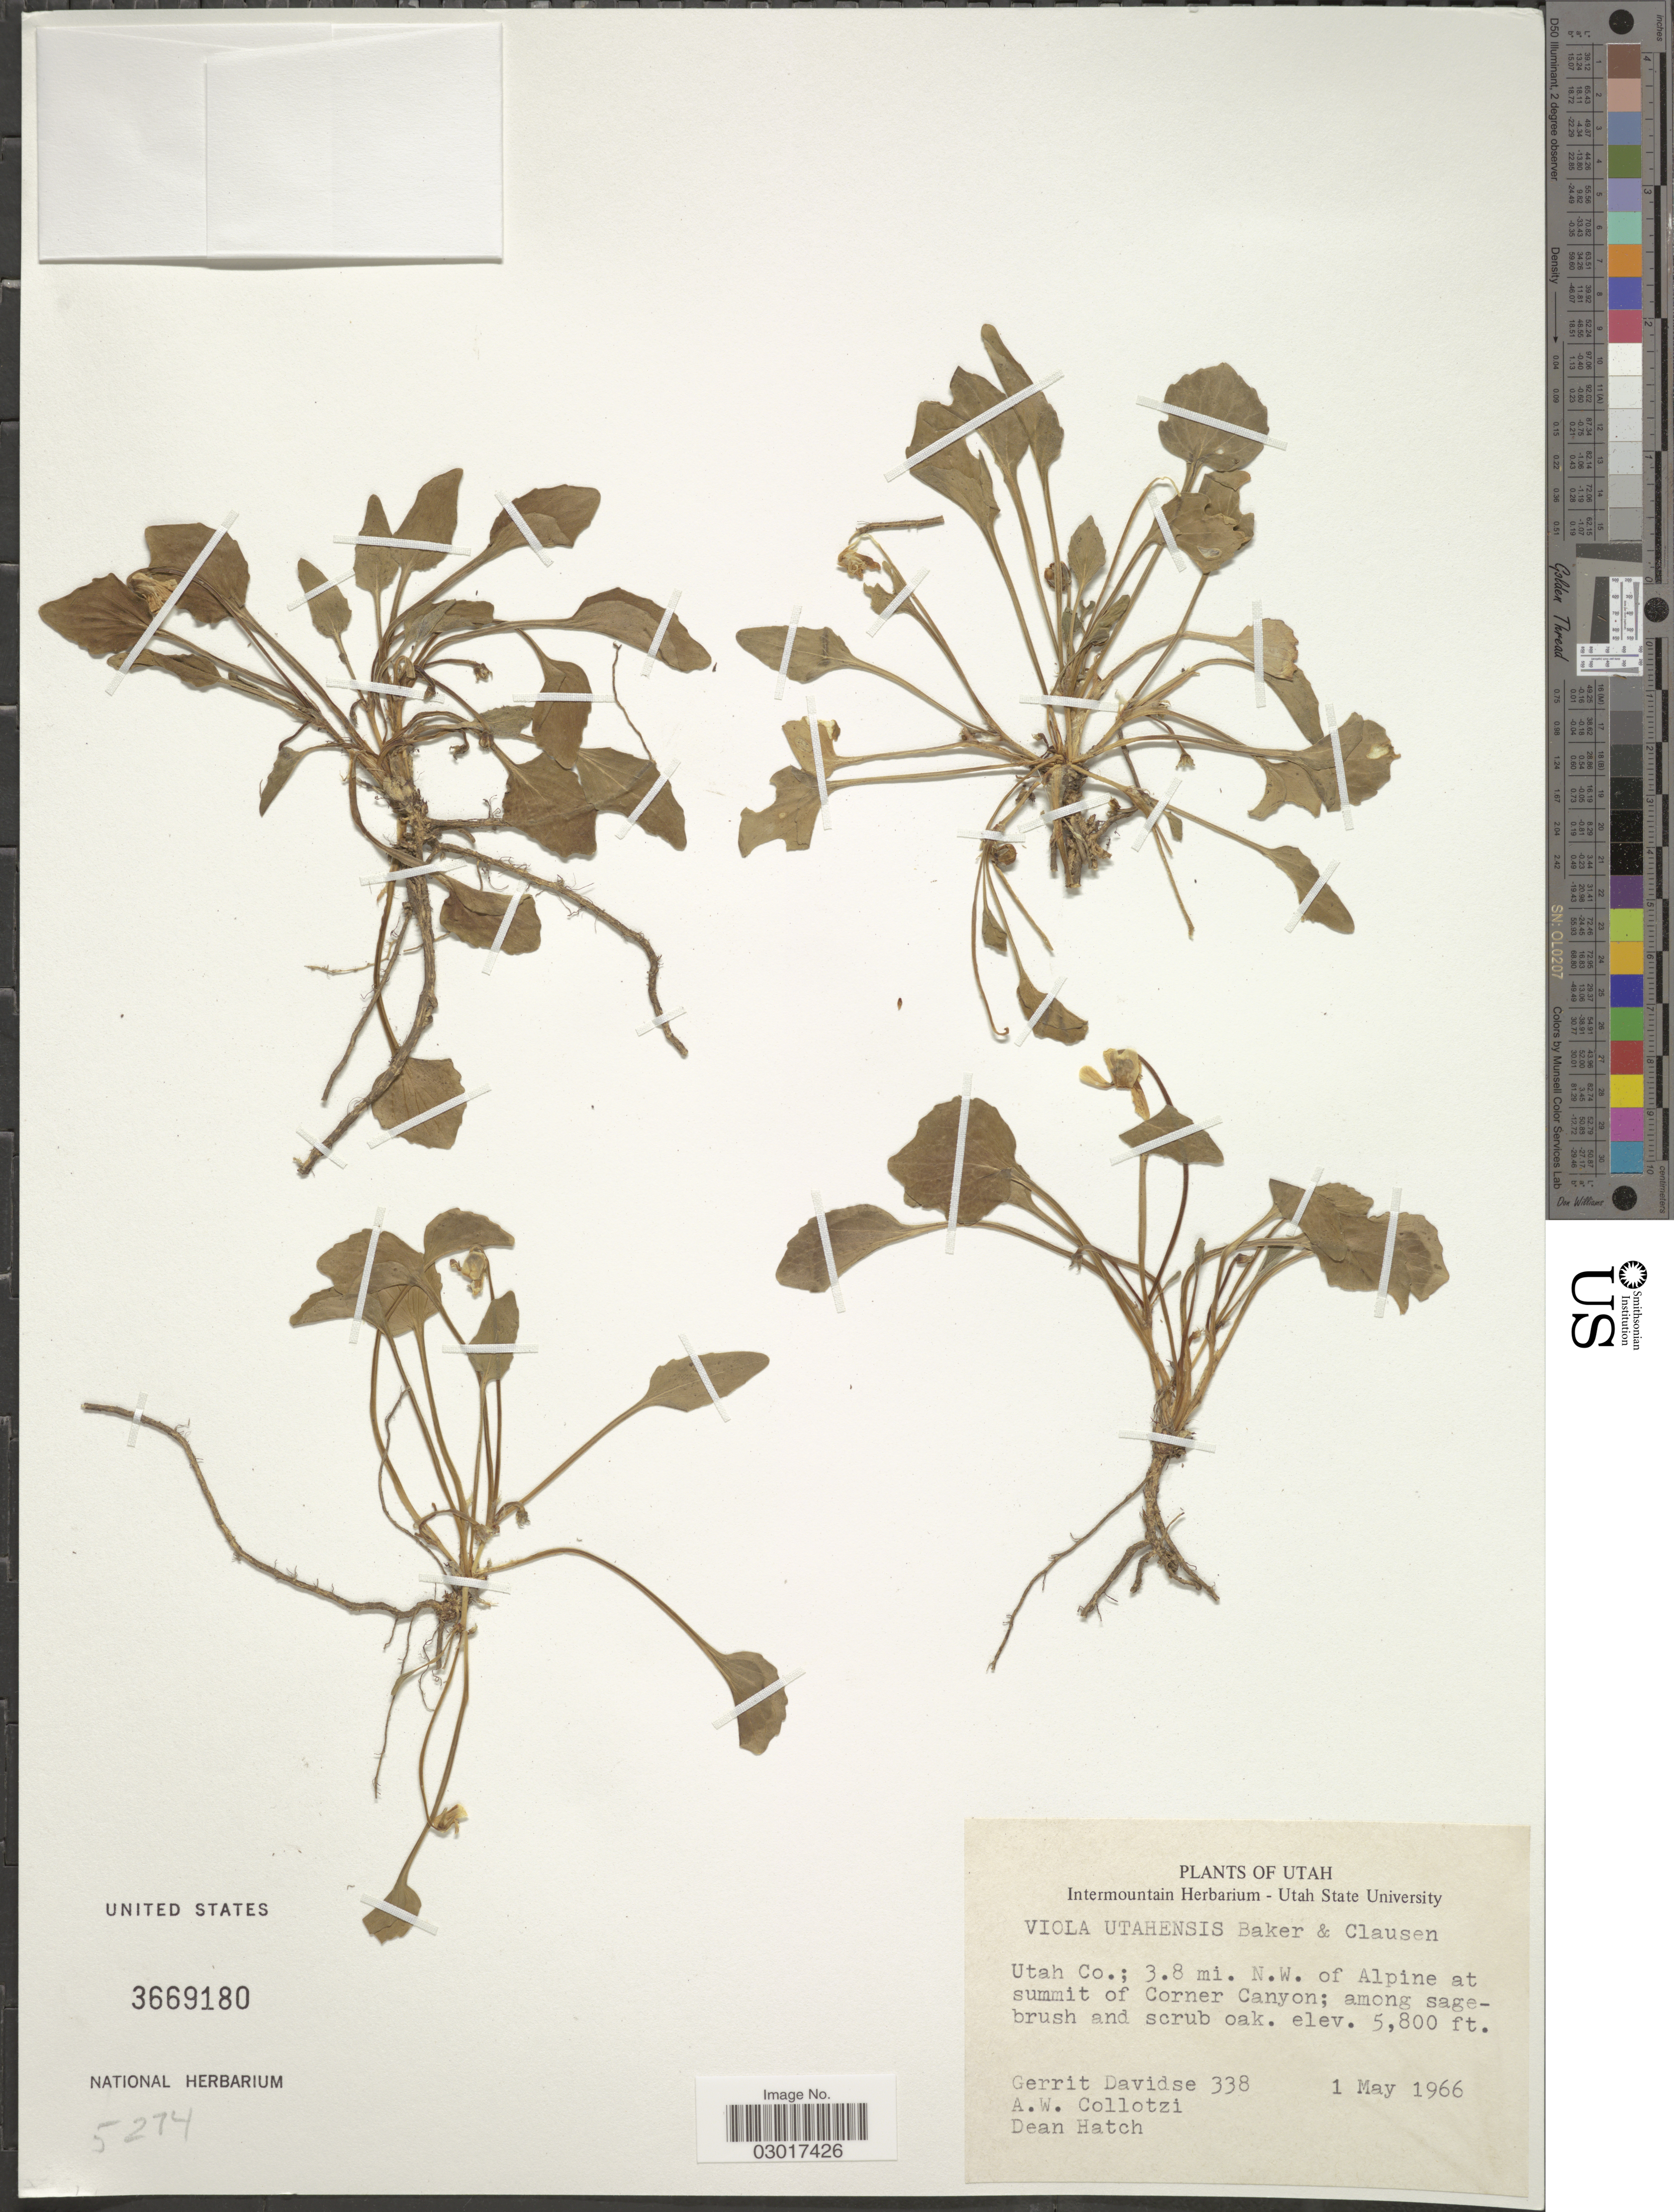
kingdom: Plantae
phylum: Tracheophyta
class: Magnoliopsida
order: Malpighiales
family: Violaceae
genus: Viola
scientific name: Viola utahensis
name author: M.S. Baker & J.C. Clausen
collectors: G. Davidse, A. W. Collotzi & D. Hatch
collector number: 338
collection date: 1966-05-01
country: United States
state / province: Utah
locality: Utah Co.; 3.8 mi. N.W. of Alpine at summit of Corner Canyon.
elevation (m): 1768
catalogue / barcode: US 3669180